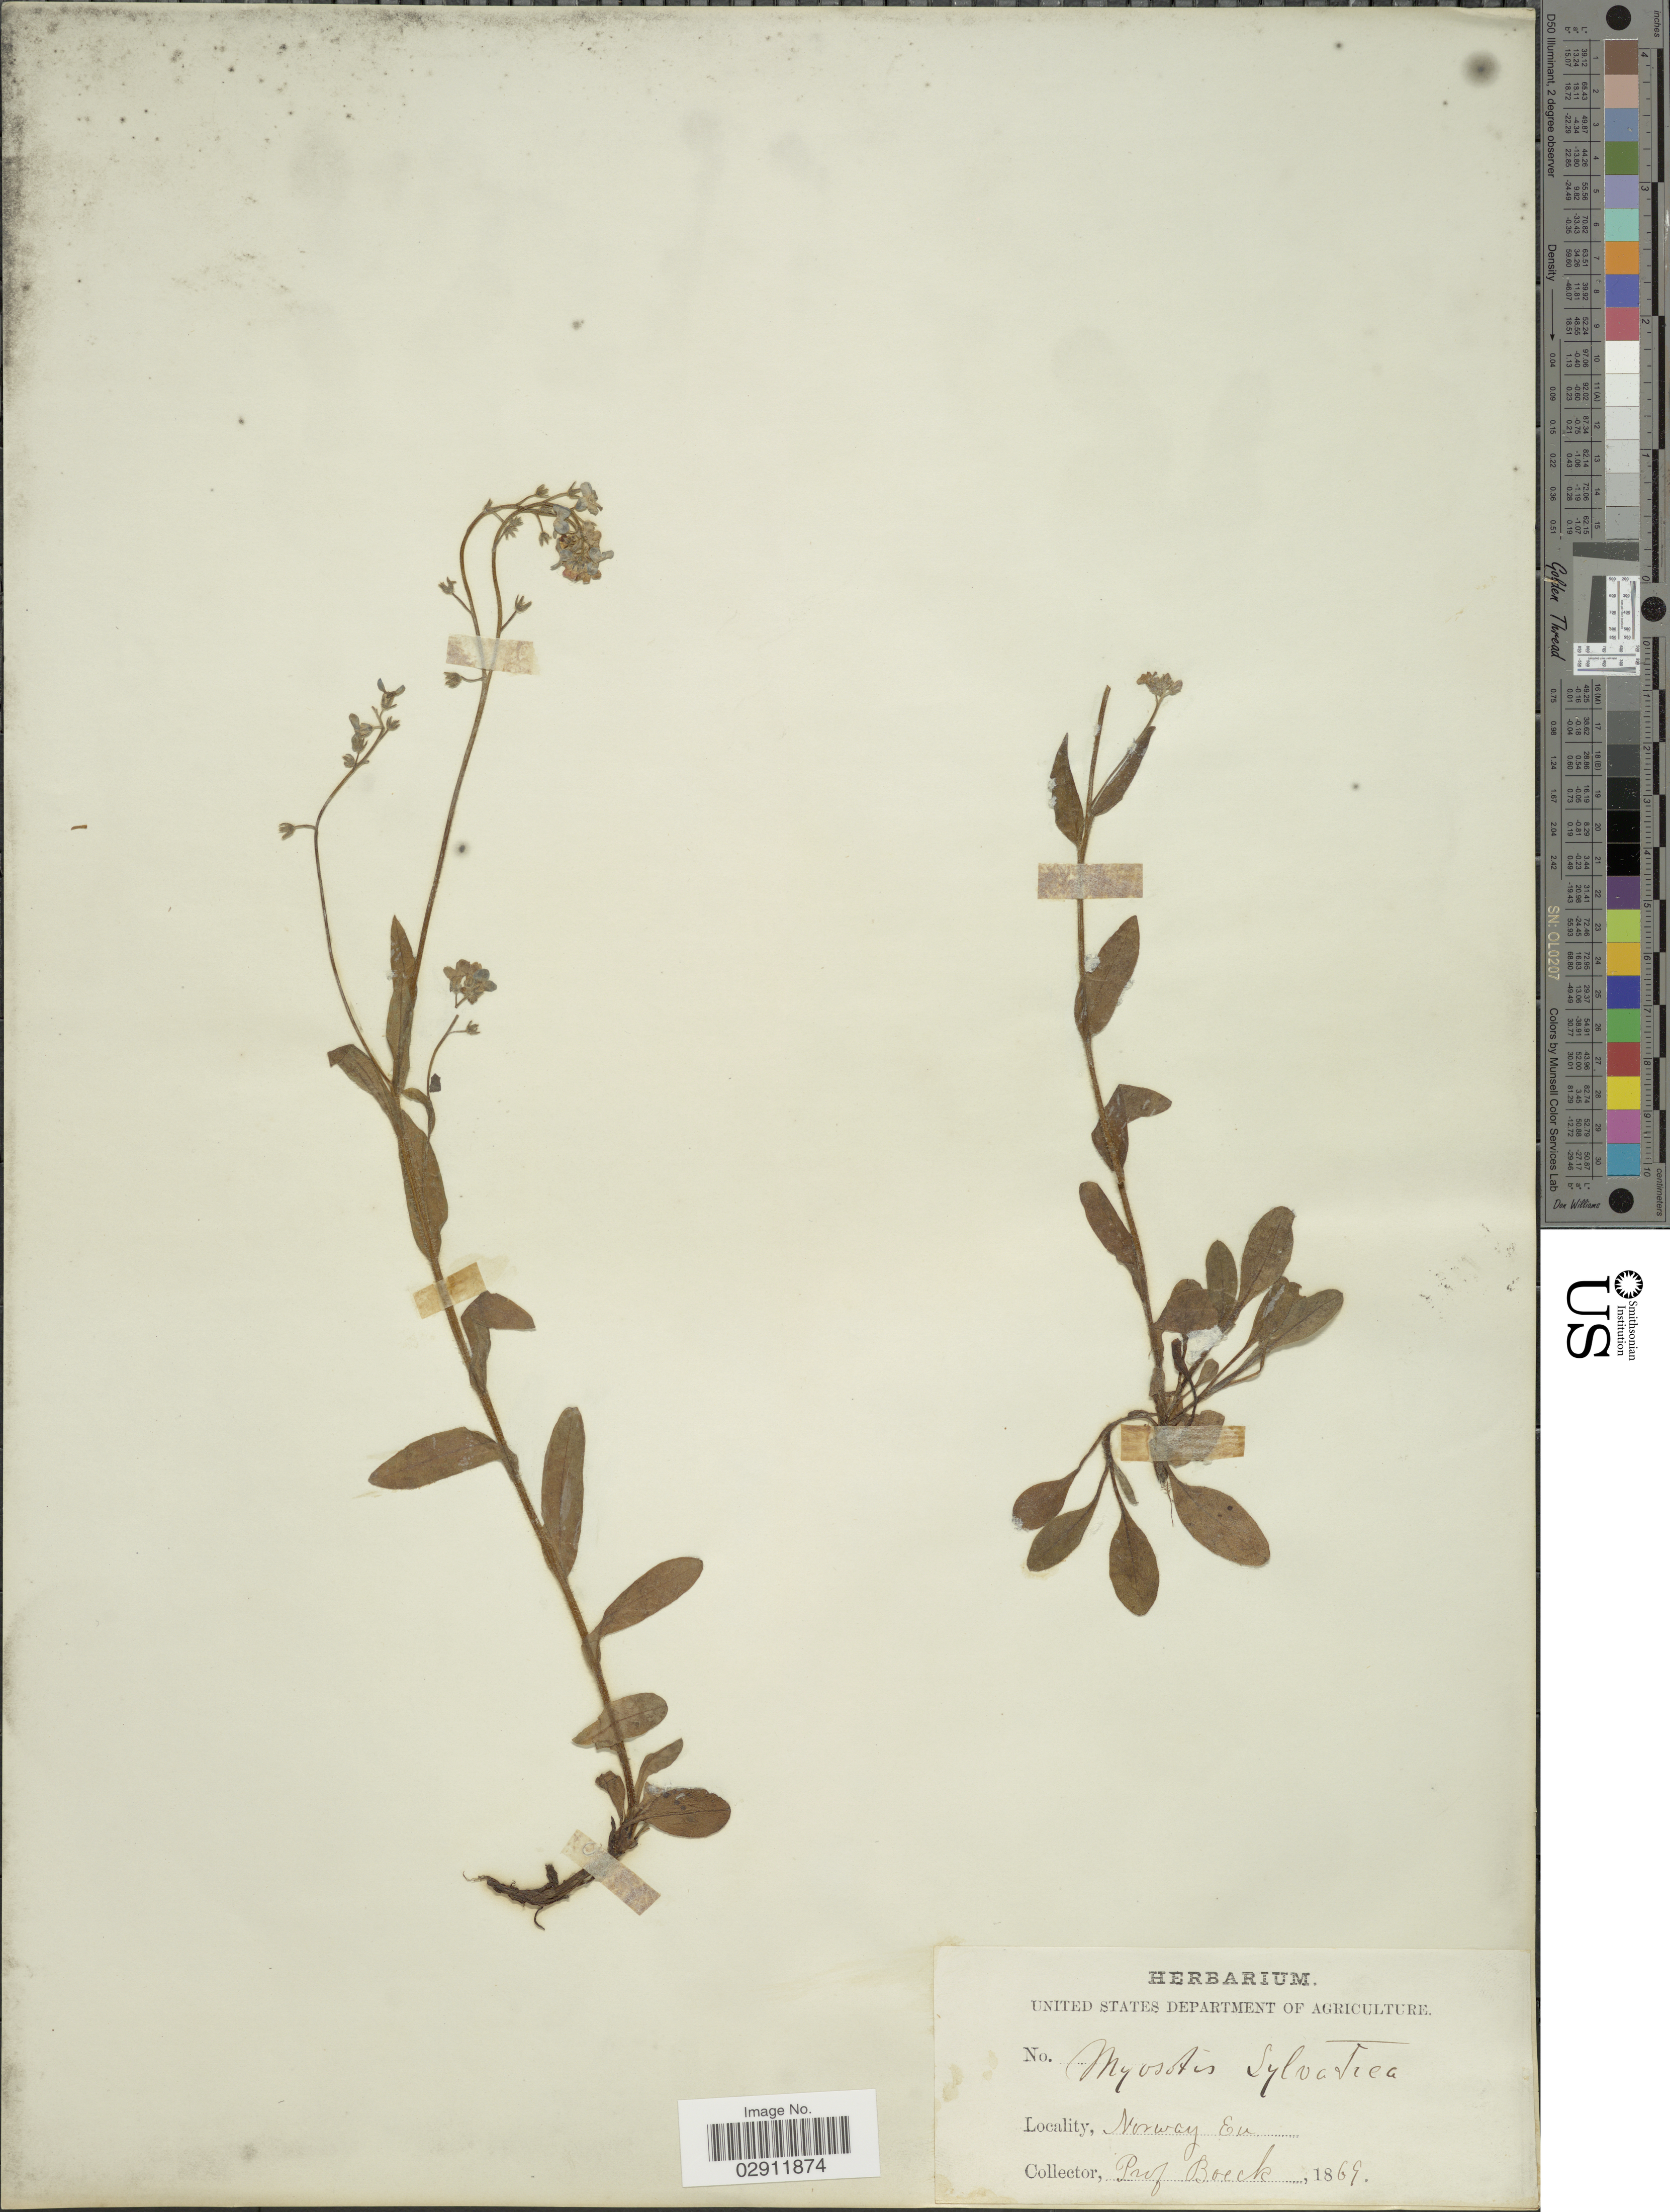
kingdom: Plantae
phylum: Tracheophyta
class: Magnoliopsida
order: Boraginales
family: Boraginaceae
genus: Myosotis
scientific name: Myosotis sylvatica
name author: Ehrh. ex Hoffm.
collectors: P. Boeck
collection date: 1869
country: United Kingdom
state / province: England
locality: Norway.